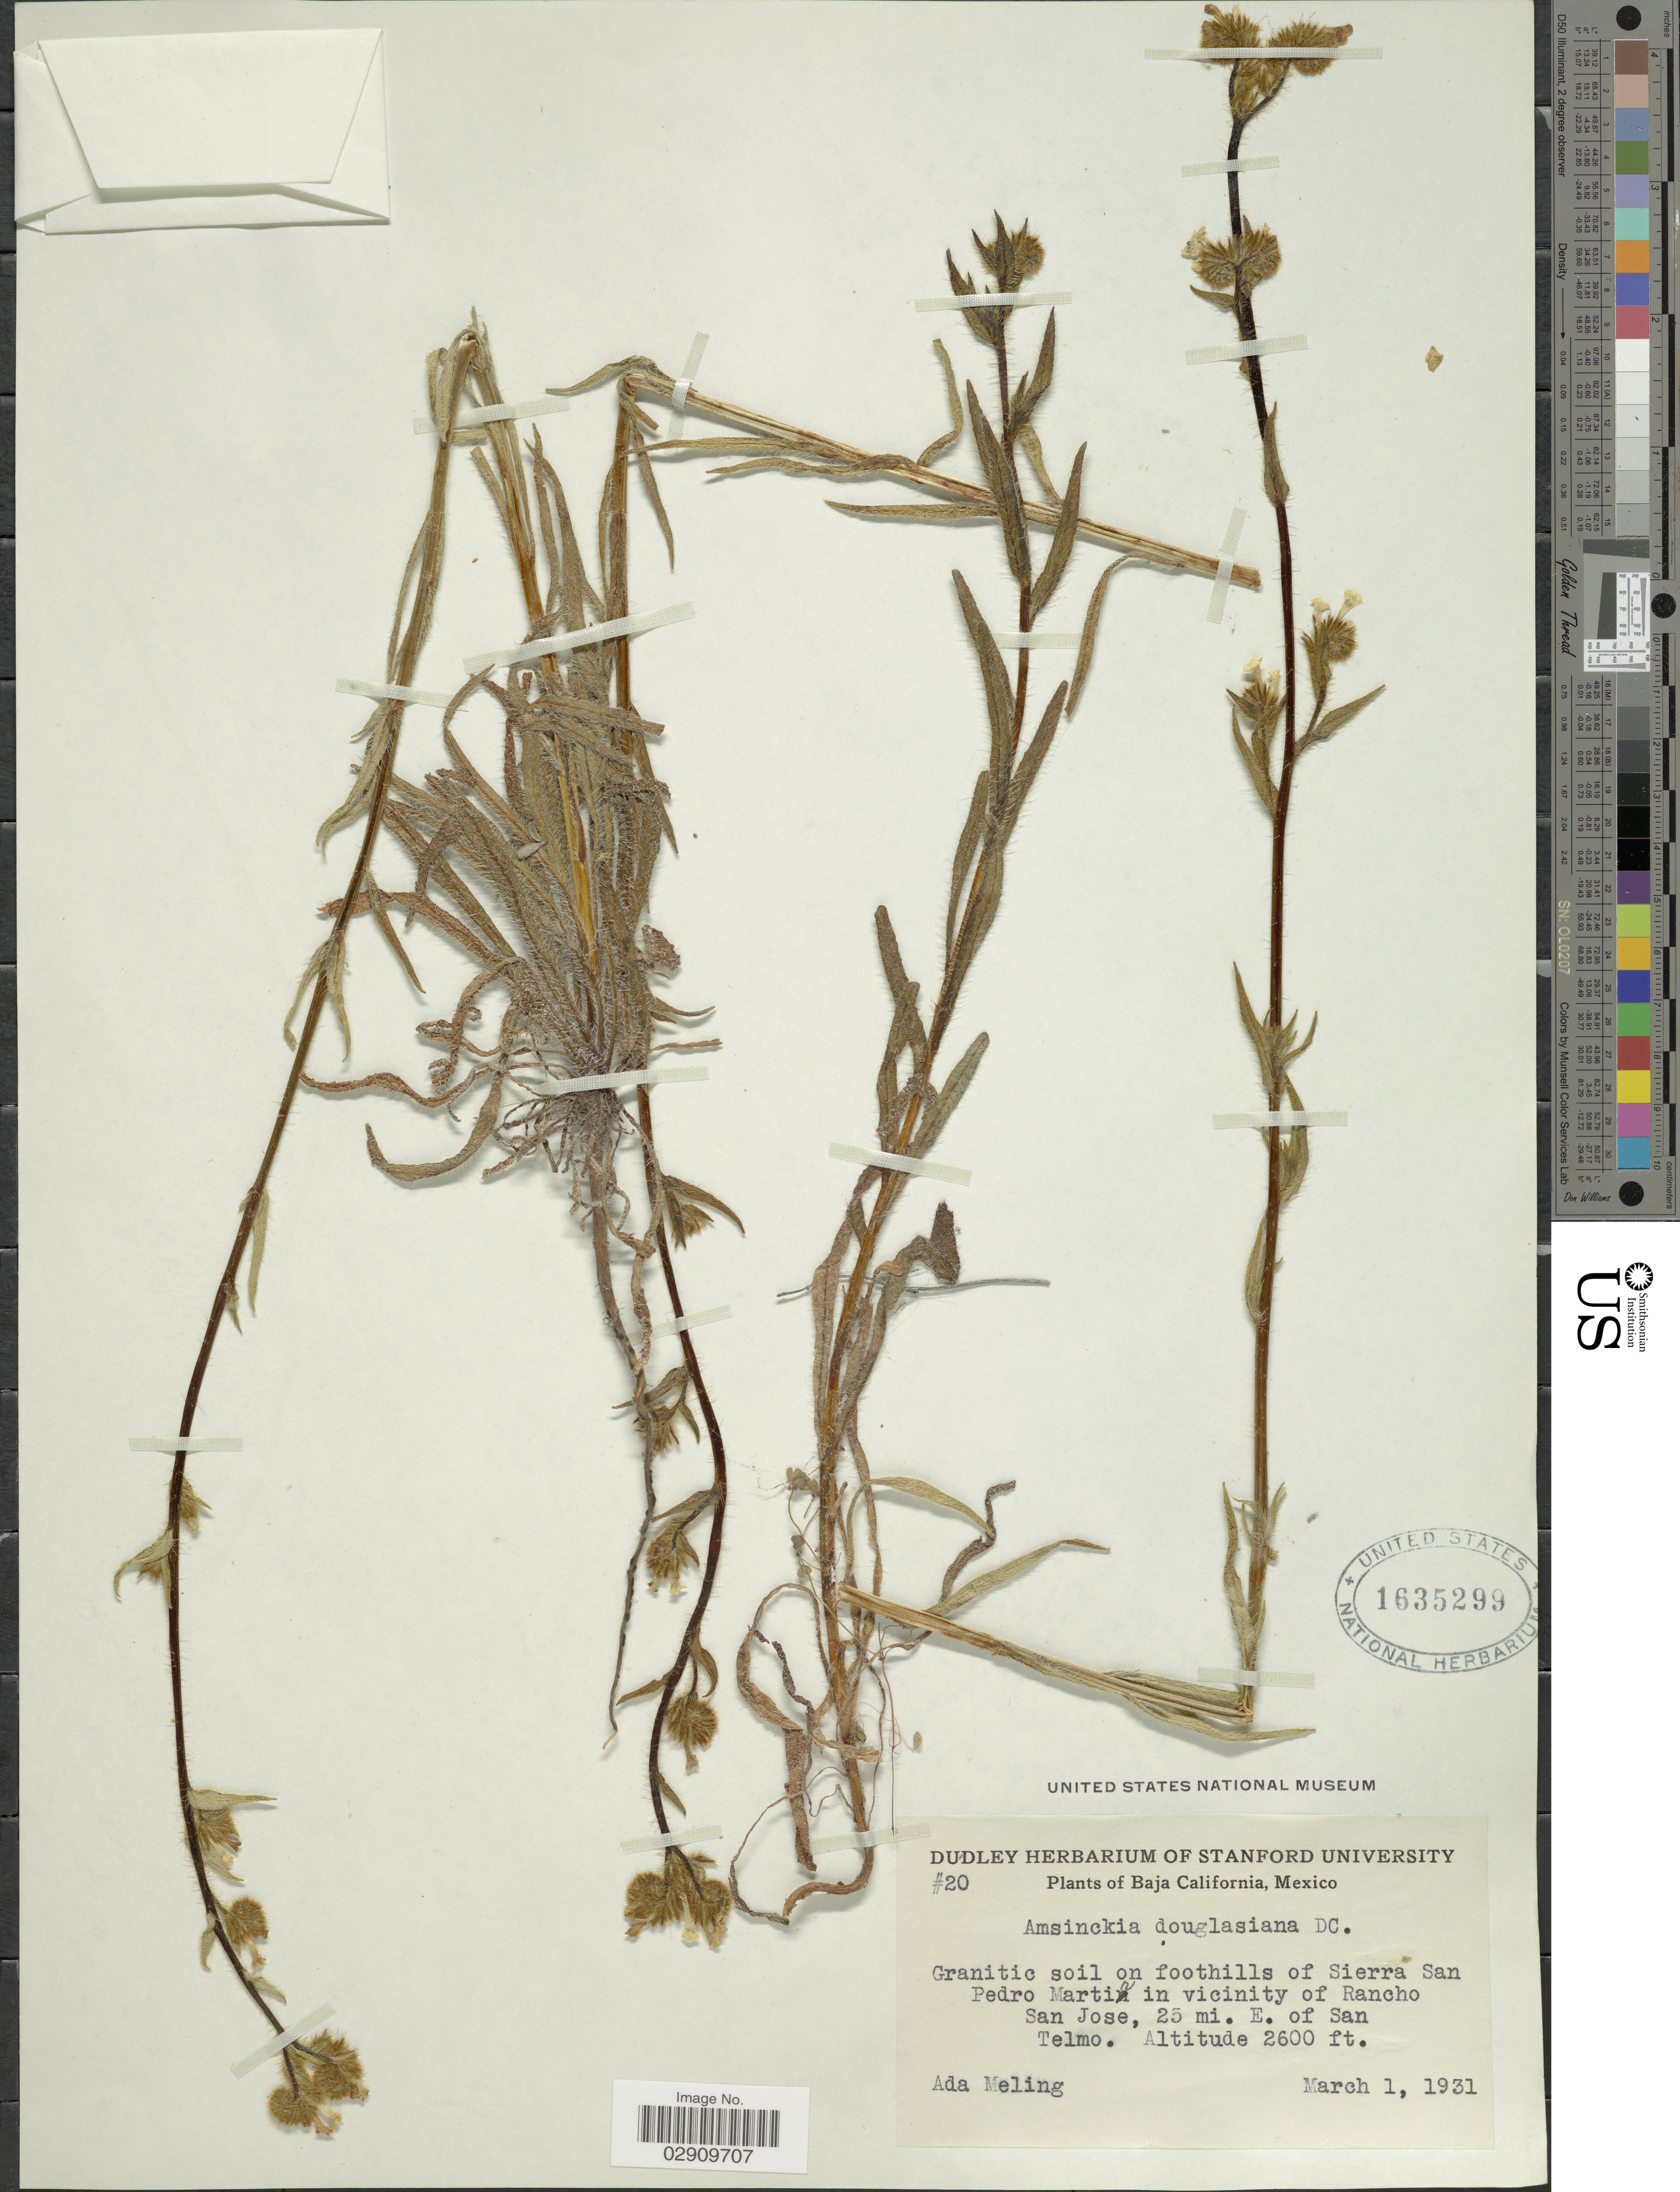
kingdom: Plantae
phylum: Tracheophyta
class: Magnoliopsida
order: Boraginales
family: Boraginaceae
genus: Amsinckia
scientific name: Amsinckia douglasiana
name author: A. DC.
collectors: A. Meling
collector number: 20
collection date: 1931-03-01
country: Mexico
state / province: Baja California Norte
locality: Granitic soil on foothills of Sierra San Pedro Martir in vicinity of Rancho San Jose, 25 mi. E. of San Telmo.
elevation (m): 792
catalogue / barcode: US 1635299